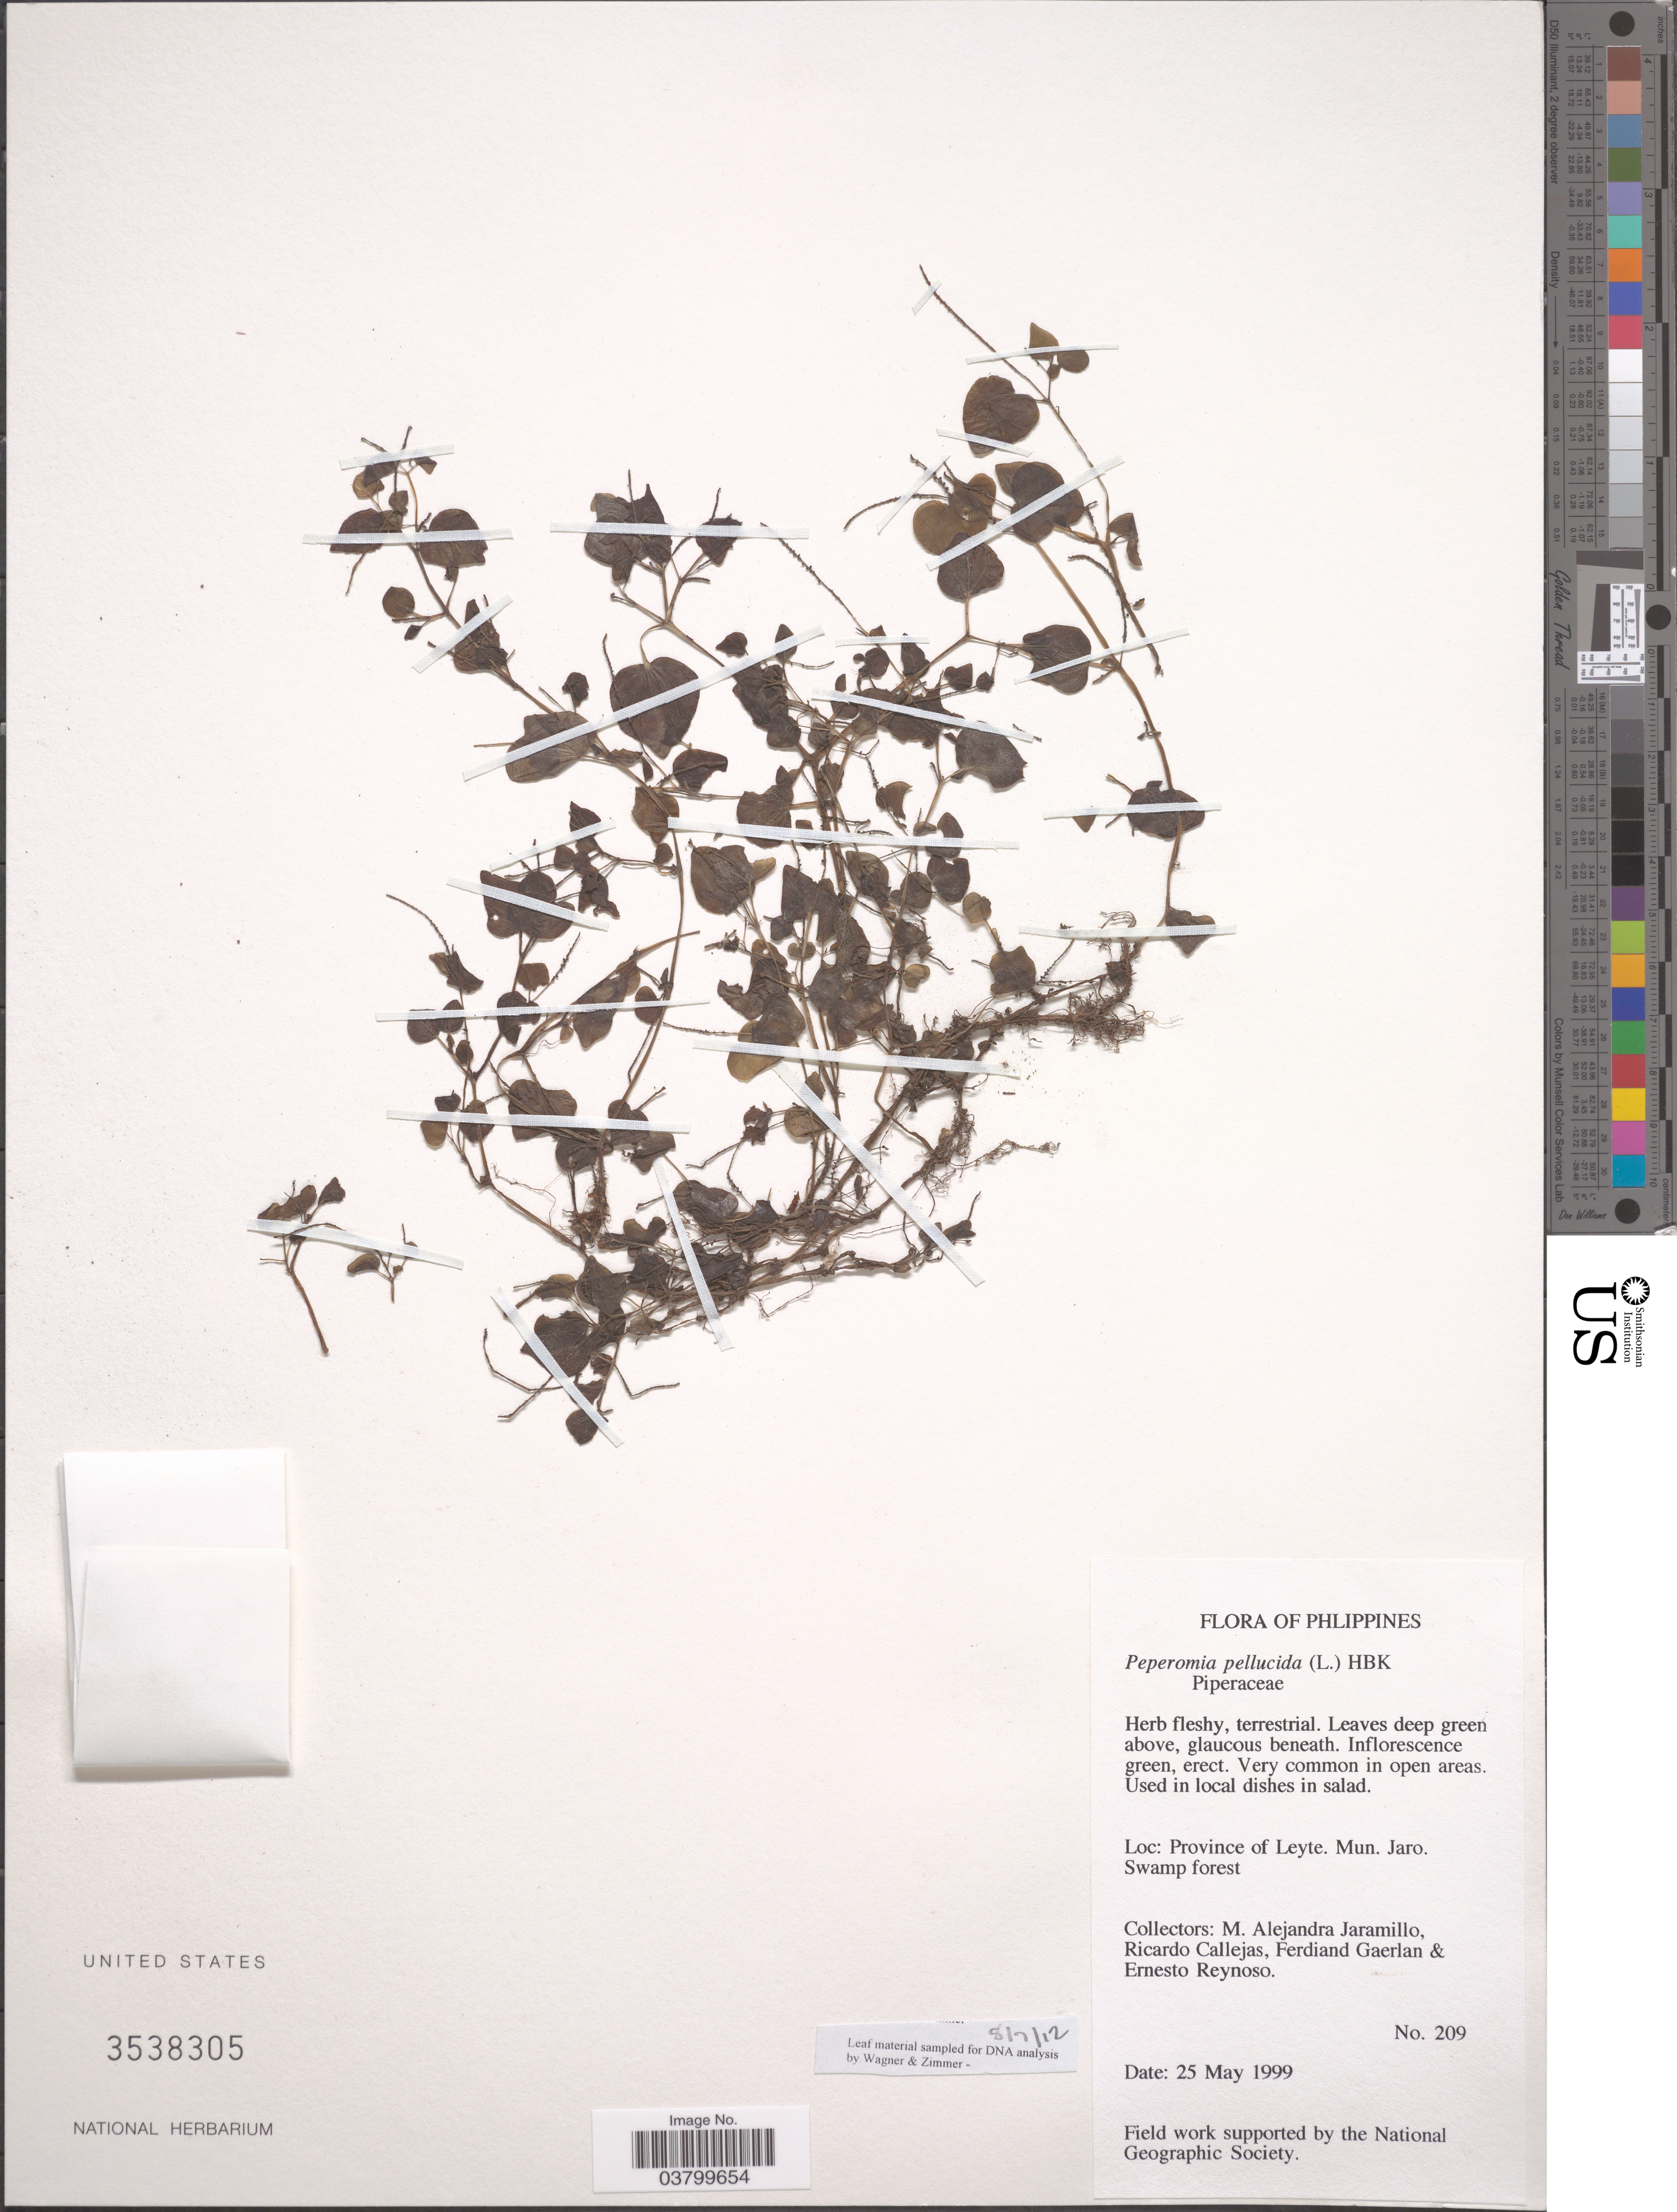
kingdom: Plantae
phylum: Tracheophyta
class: Magnoliopsida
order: Piperales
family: Piperaceae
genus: Peperomia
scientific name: Peperomia pellucida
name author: (L.) Kunth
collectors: M. A. Jaramillo, R. Callejas, F. Gaerlan & E. Reynoso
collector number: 209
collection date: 1999-05-25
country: Philippines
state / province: Eastern Visayas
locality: Province of Leyte. Mun. Jaro.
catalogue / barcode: US 3538305